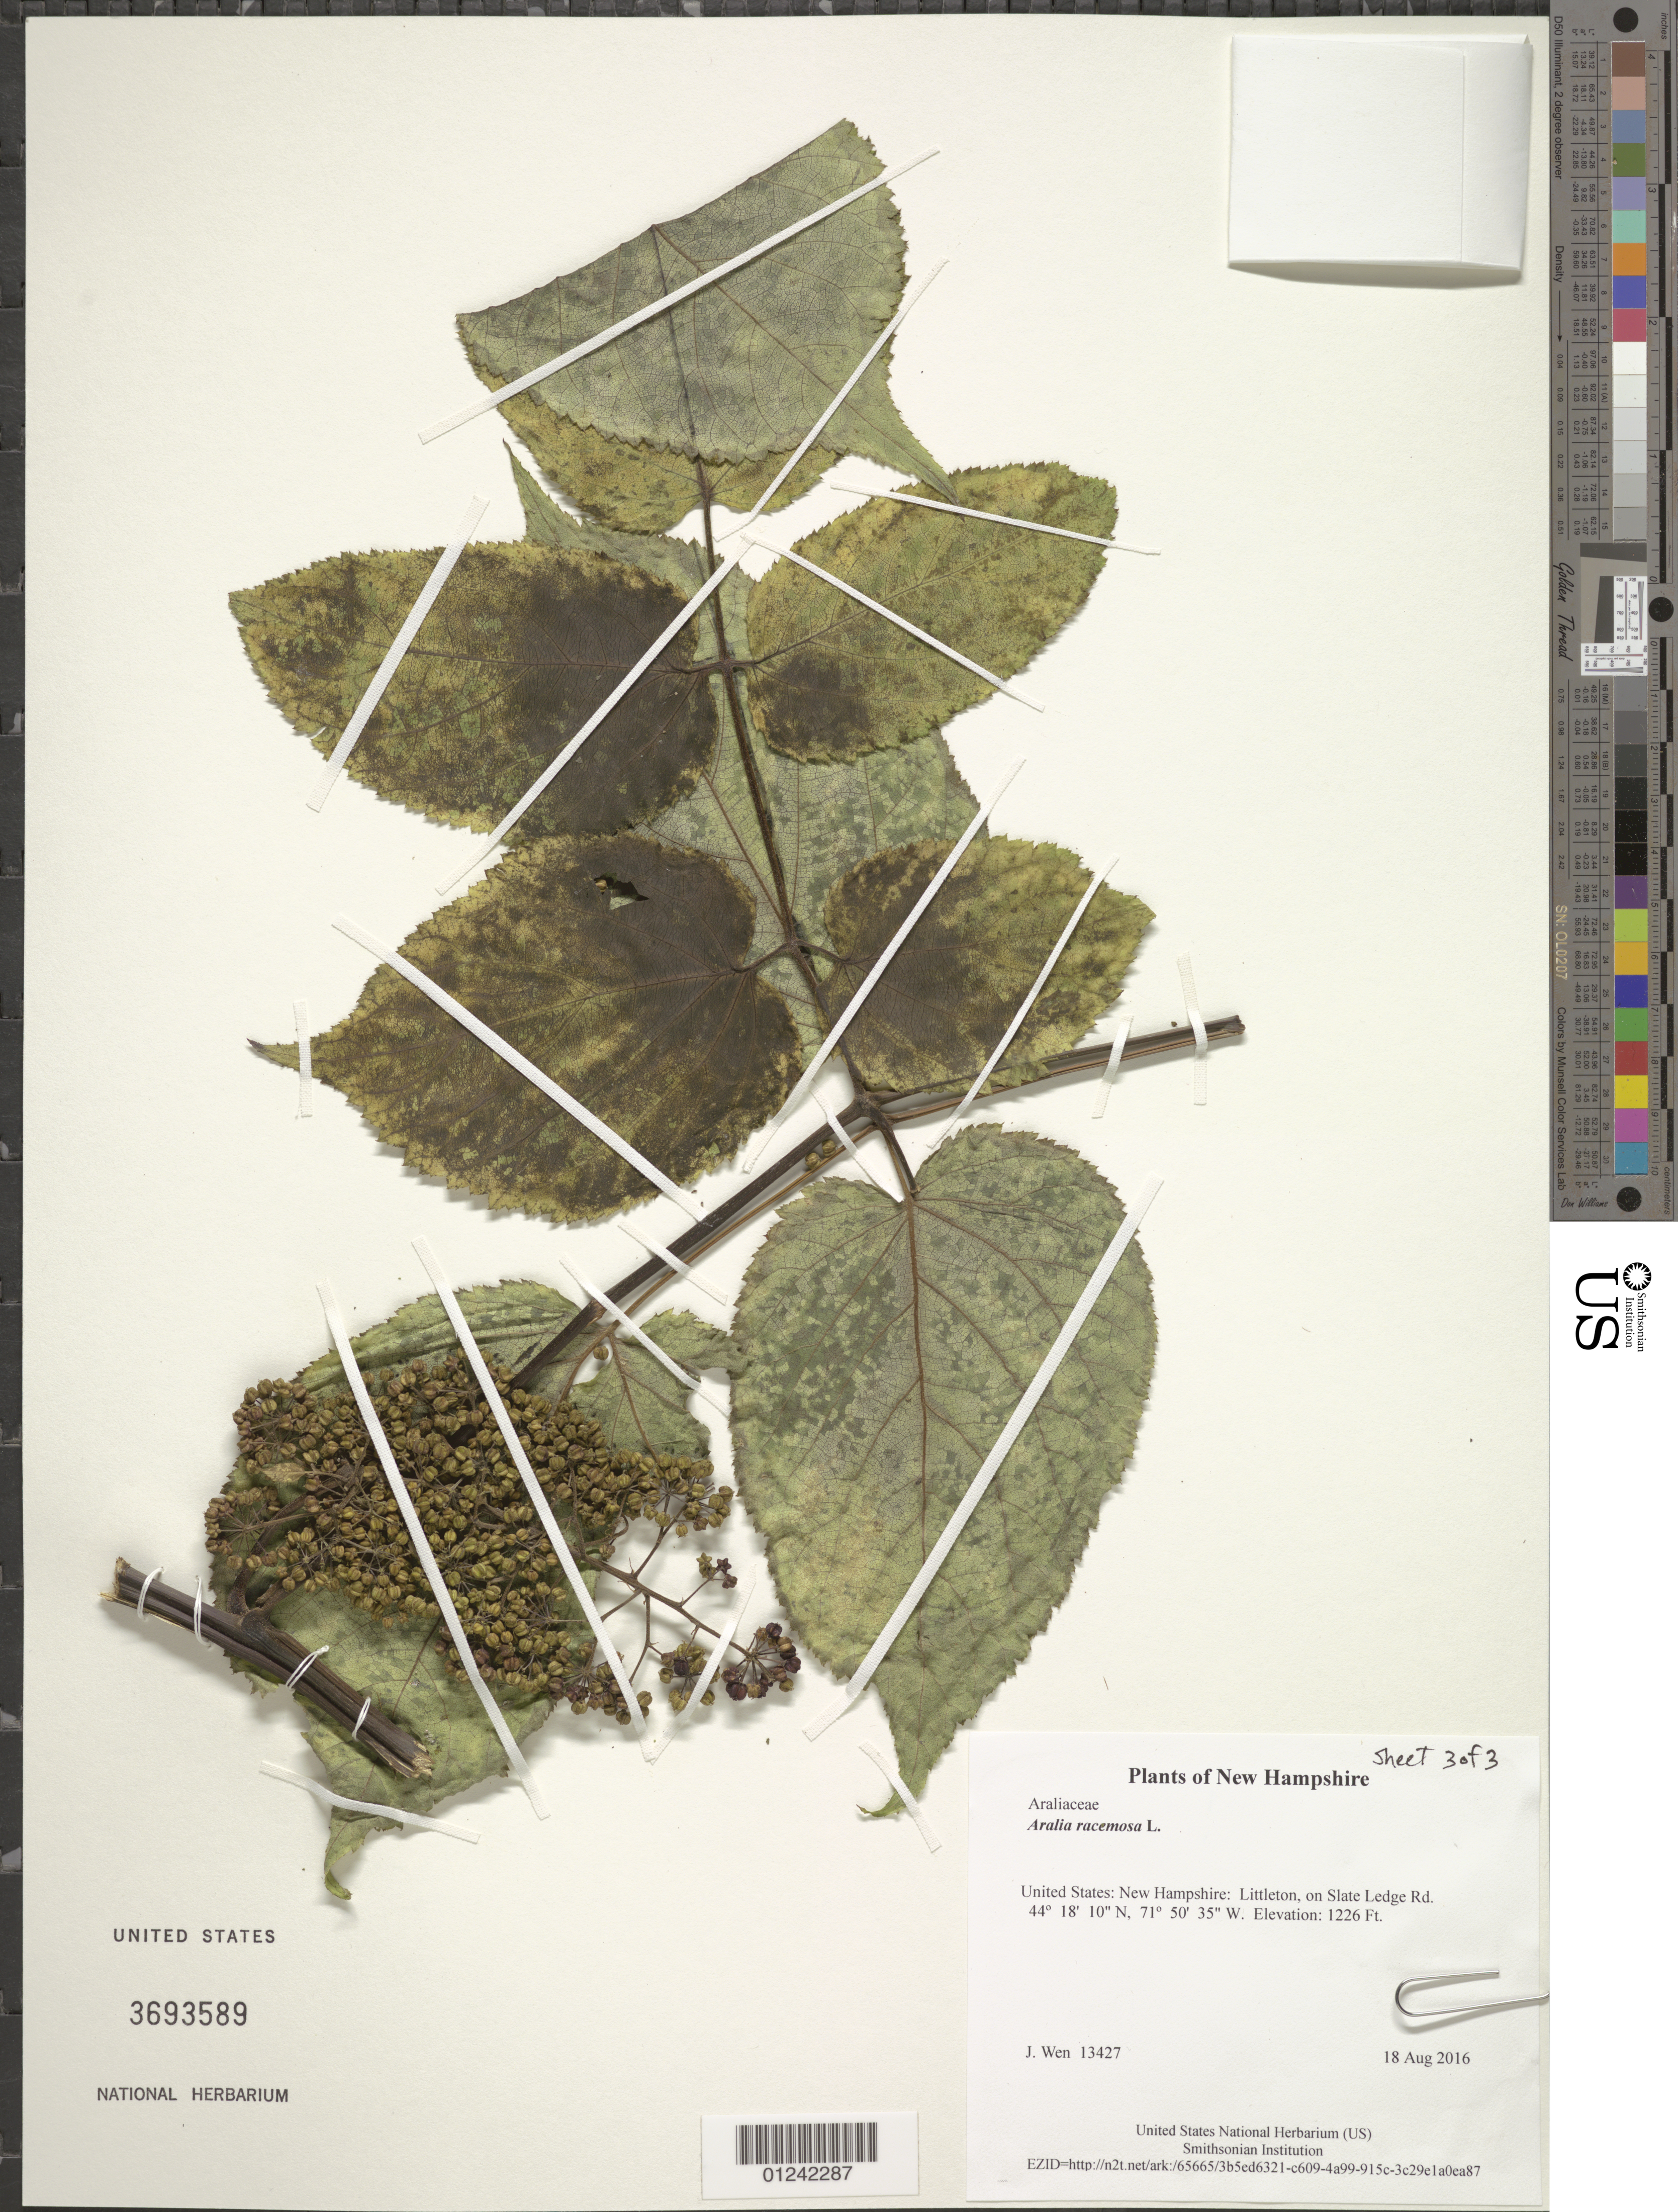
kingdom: Plantae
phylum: Tracheophyta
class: Magnoliopsida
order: Apiales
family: Araliaceae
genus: Aralia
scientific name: Aralia racemosa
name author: L.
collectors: J. Wen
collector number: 13427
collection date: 2016-08-18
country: United States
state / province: New Hampshire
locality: Littleton, on Slate Ledge Rd.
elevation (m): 374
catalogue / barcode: US 3693589